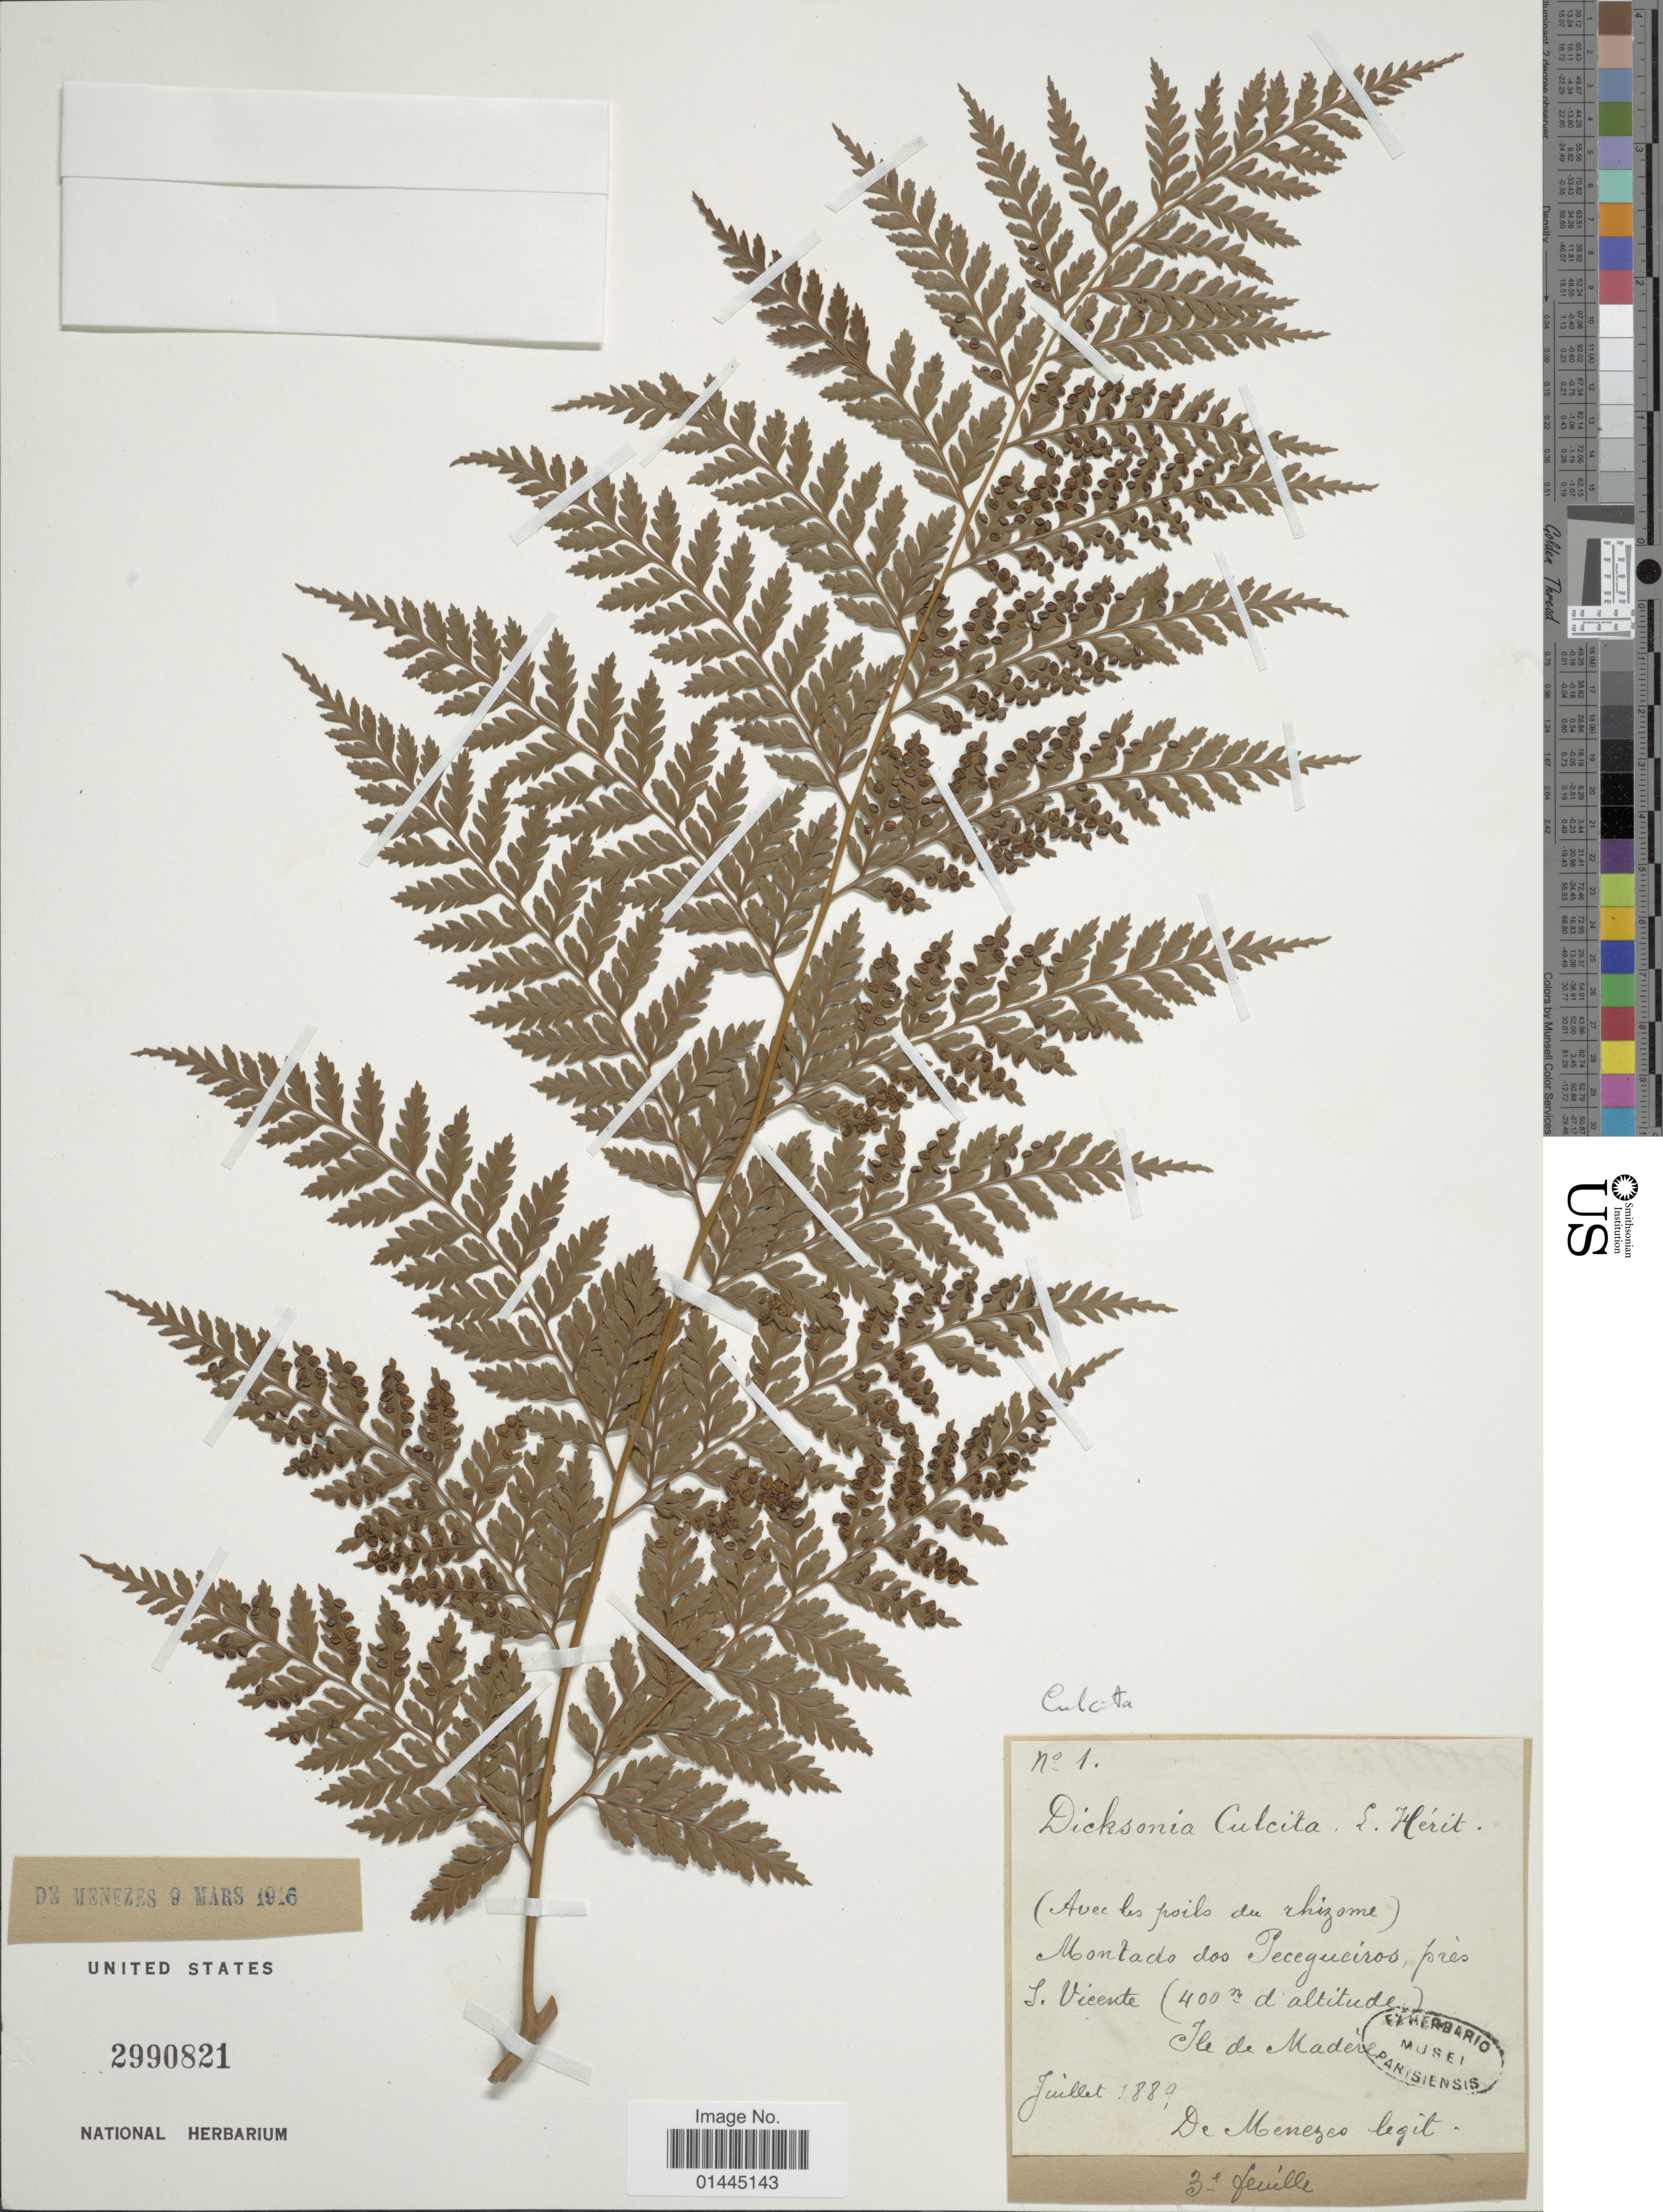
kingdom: Plantae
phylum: Tracheophyta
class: Polypodiopsida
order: Cyatheales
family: Culcitaceae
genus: Culcita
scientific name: Culcita macrocarpa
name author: C. Presl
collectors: De Menezes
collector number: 1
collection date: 1889-07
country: Portugal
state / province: Madeira (Aut. Reg.)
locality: Montado dos Pecegueiros, pres S. Vicente, Ile de Madere. [interpreted]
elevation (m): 400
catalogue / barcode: US 2990821